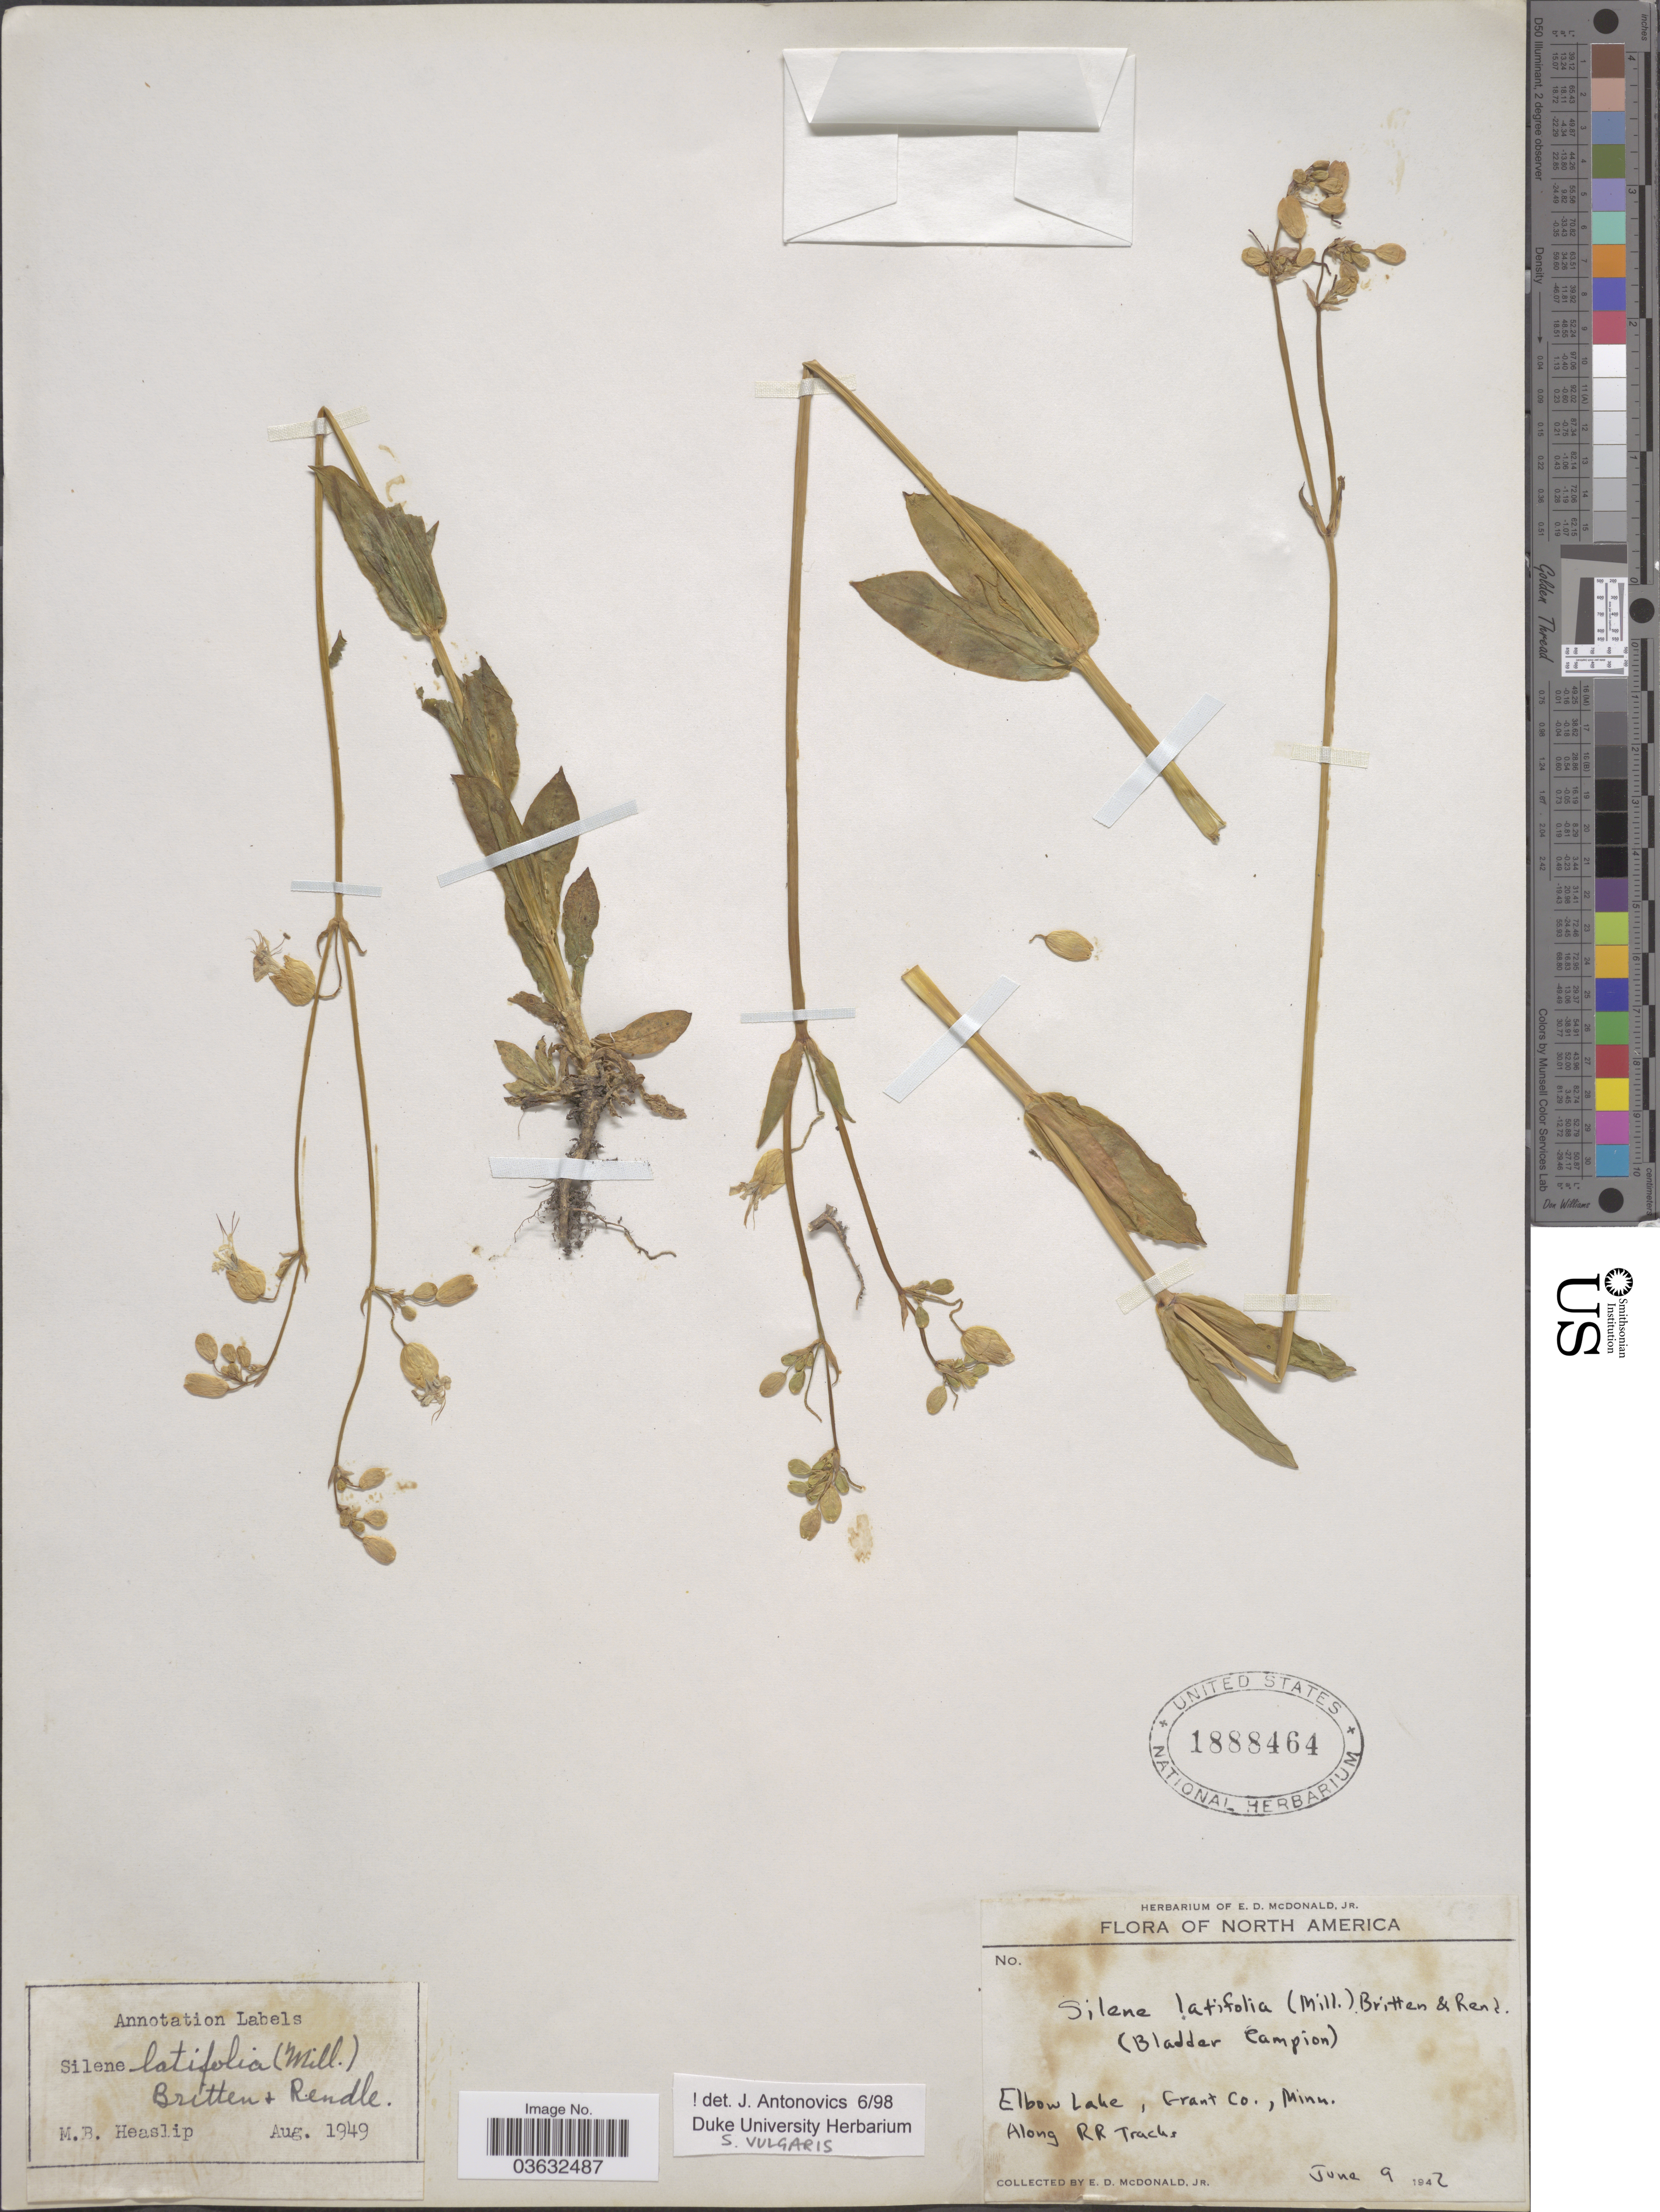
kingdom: Plantae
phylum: Tracheophyta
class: Magnoliopsida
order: Caryophyllales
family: Caryophyllaceae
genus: Silene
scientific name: Silene vulgaris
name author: (Moench) Garcke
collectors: E. D. McDonald Jr.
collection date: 1942-06-09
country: United States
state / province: Minnesota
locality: Elbow Lake, Grant Co., Along RR Tracks.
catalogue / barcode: US 1888464